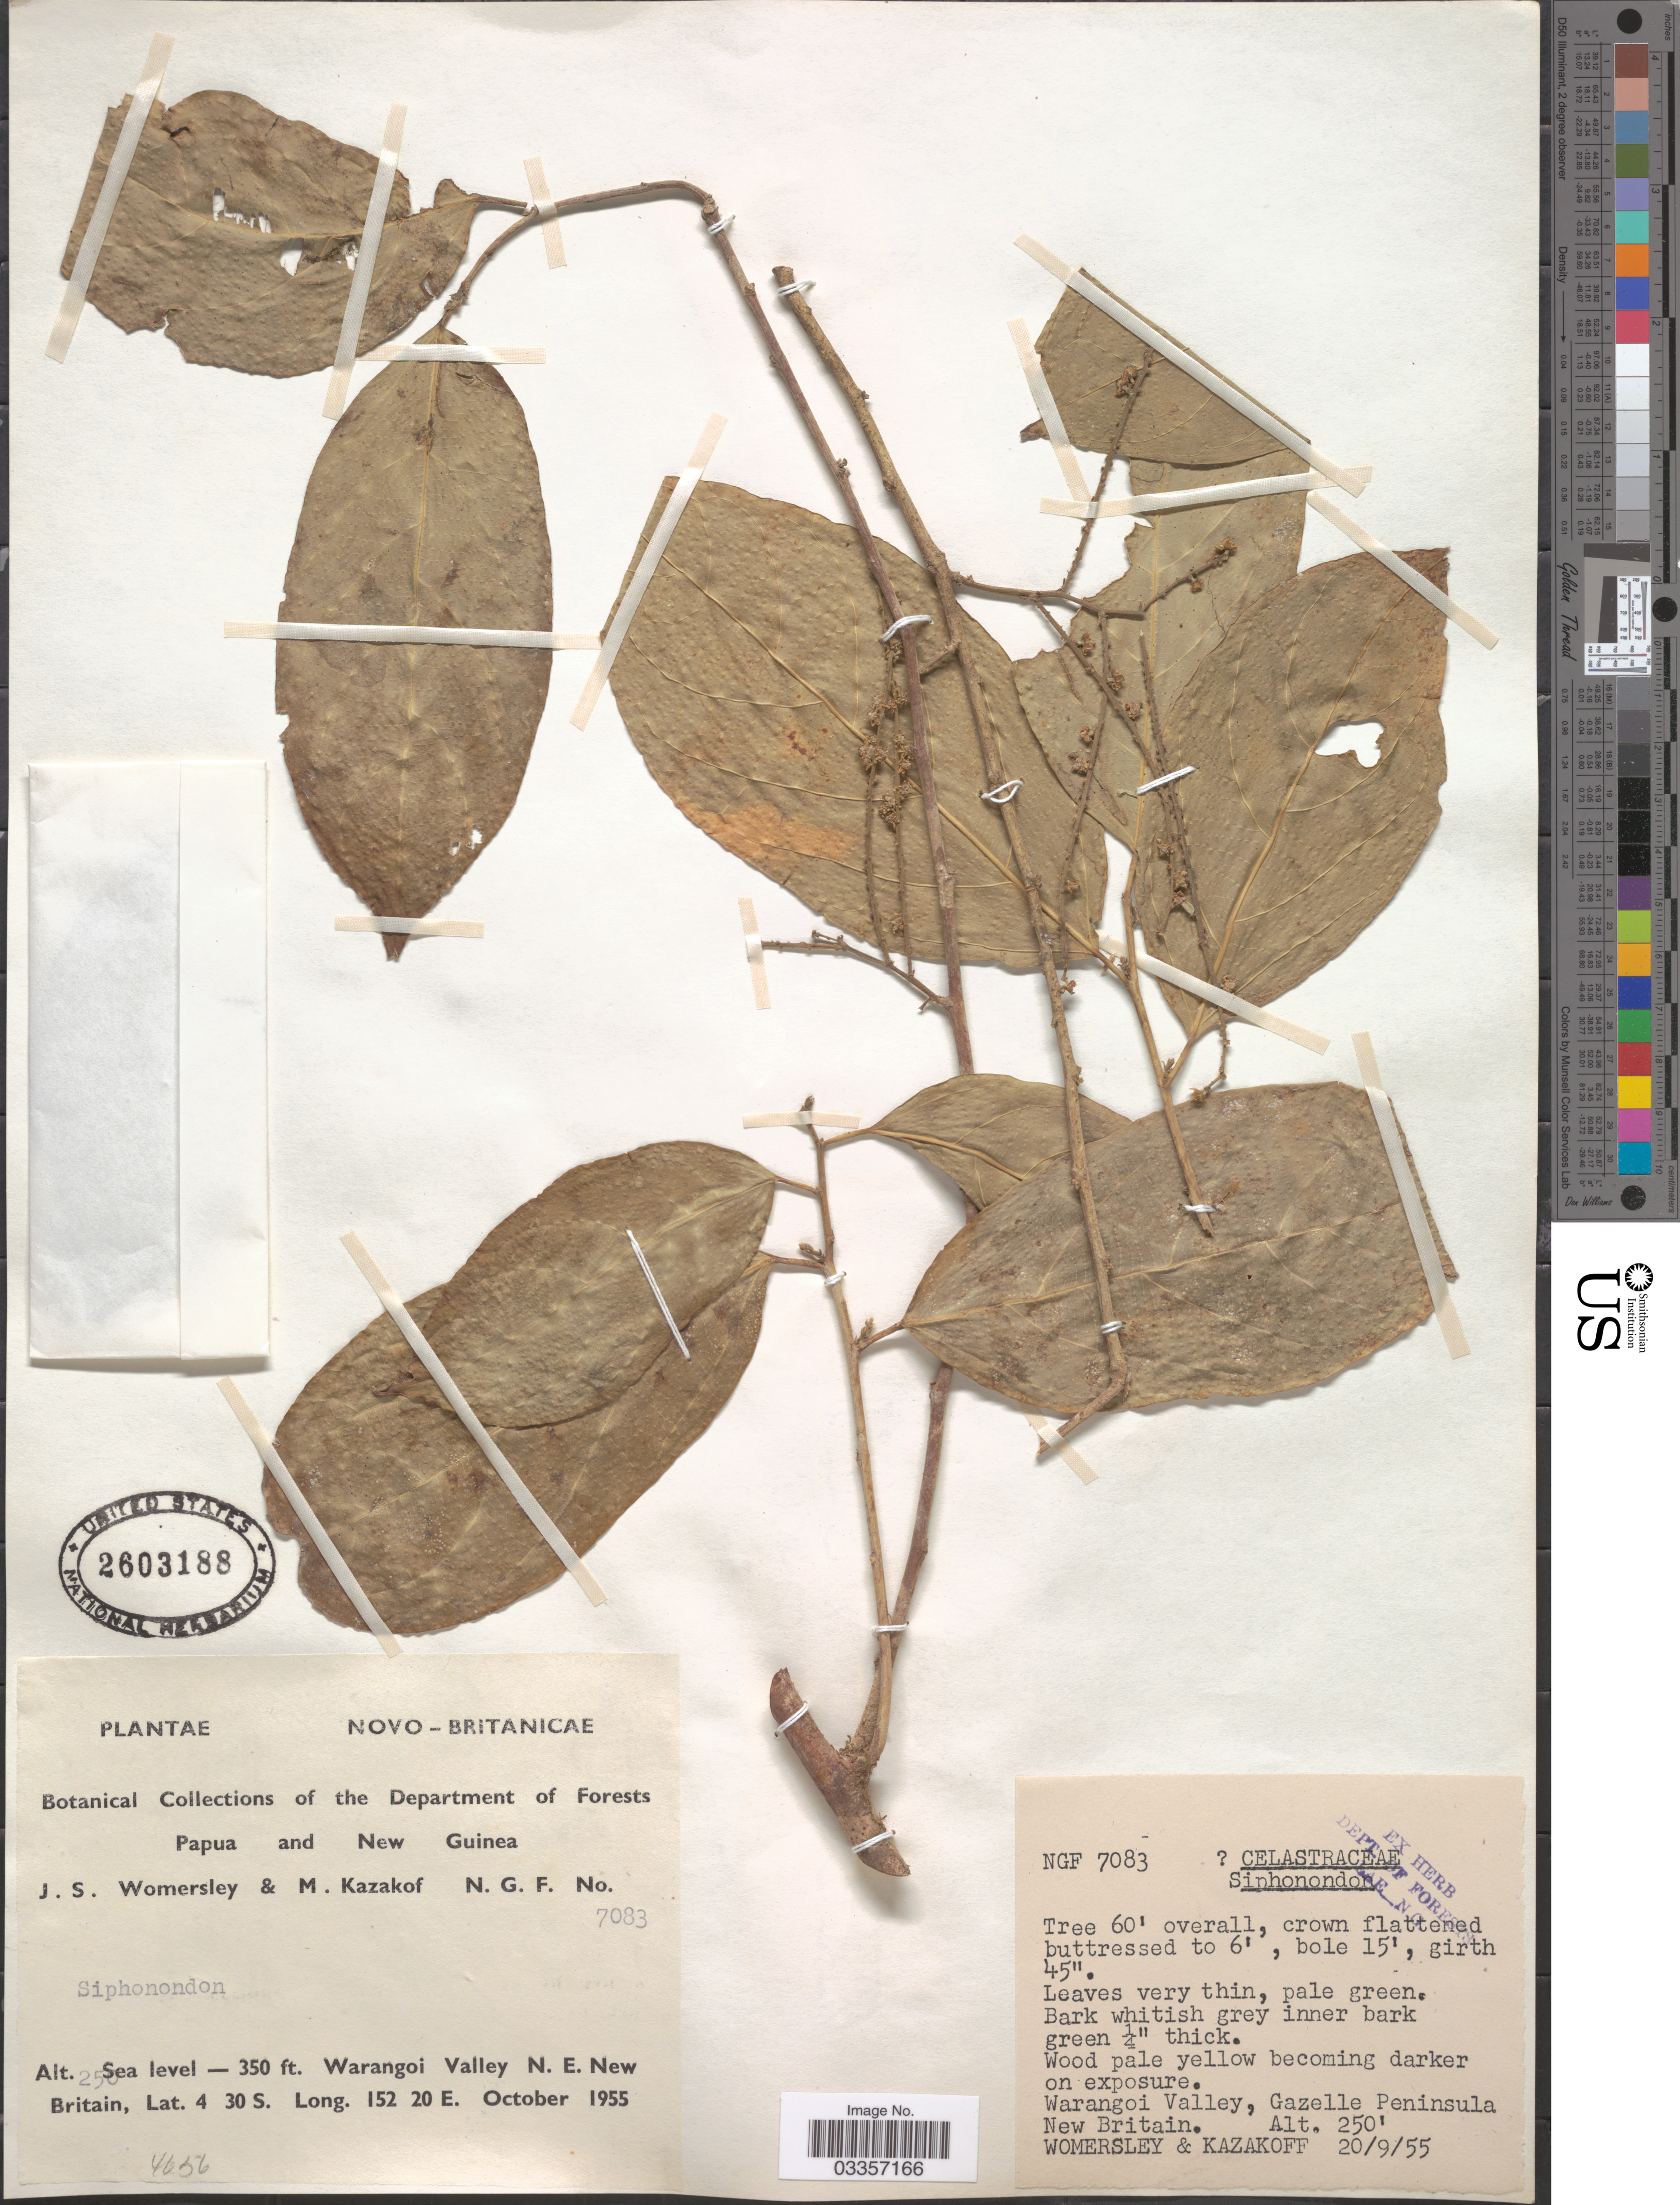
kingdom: Plantae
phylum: Tracheophyta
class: Magnoliopsida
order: Celastrales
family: Celastraceae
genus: Siphonodon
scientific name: Siphonodon sp.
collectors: J. S. Womersley & M. Kazakof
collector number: NGF7083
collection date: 1955-09-20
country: Papua New Guinea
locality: Warangoi Valley N.E. New Britain, Gazelle Peninsula.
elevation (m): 76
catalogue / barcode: US 2603188